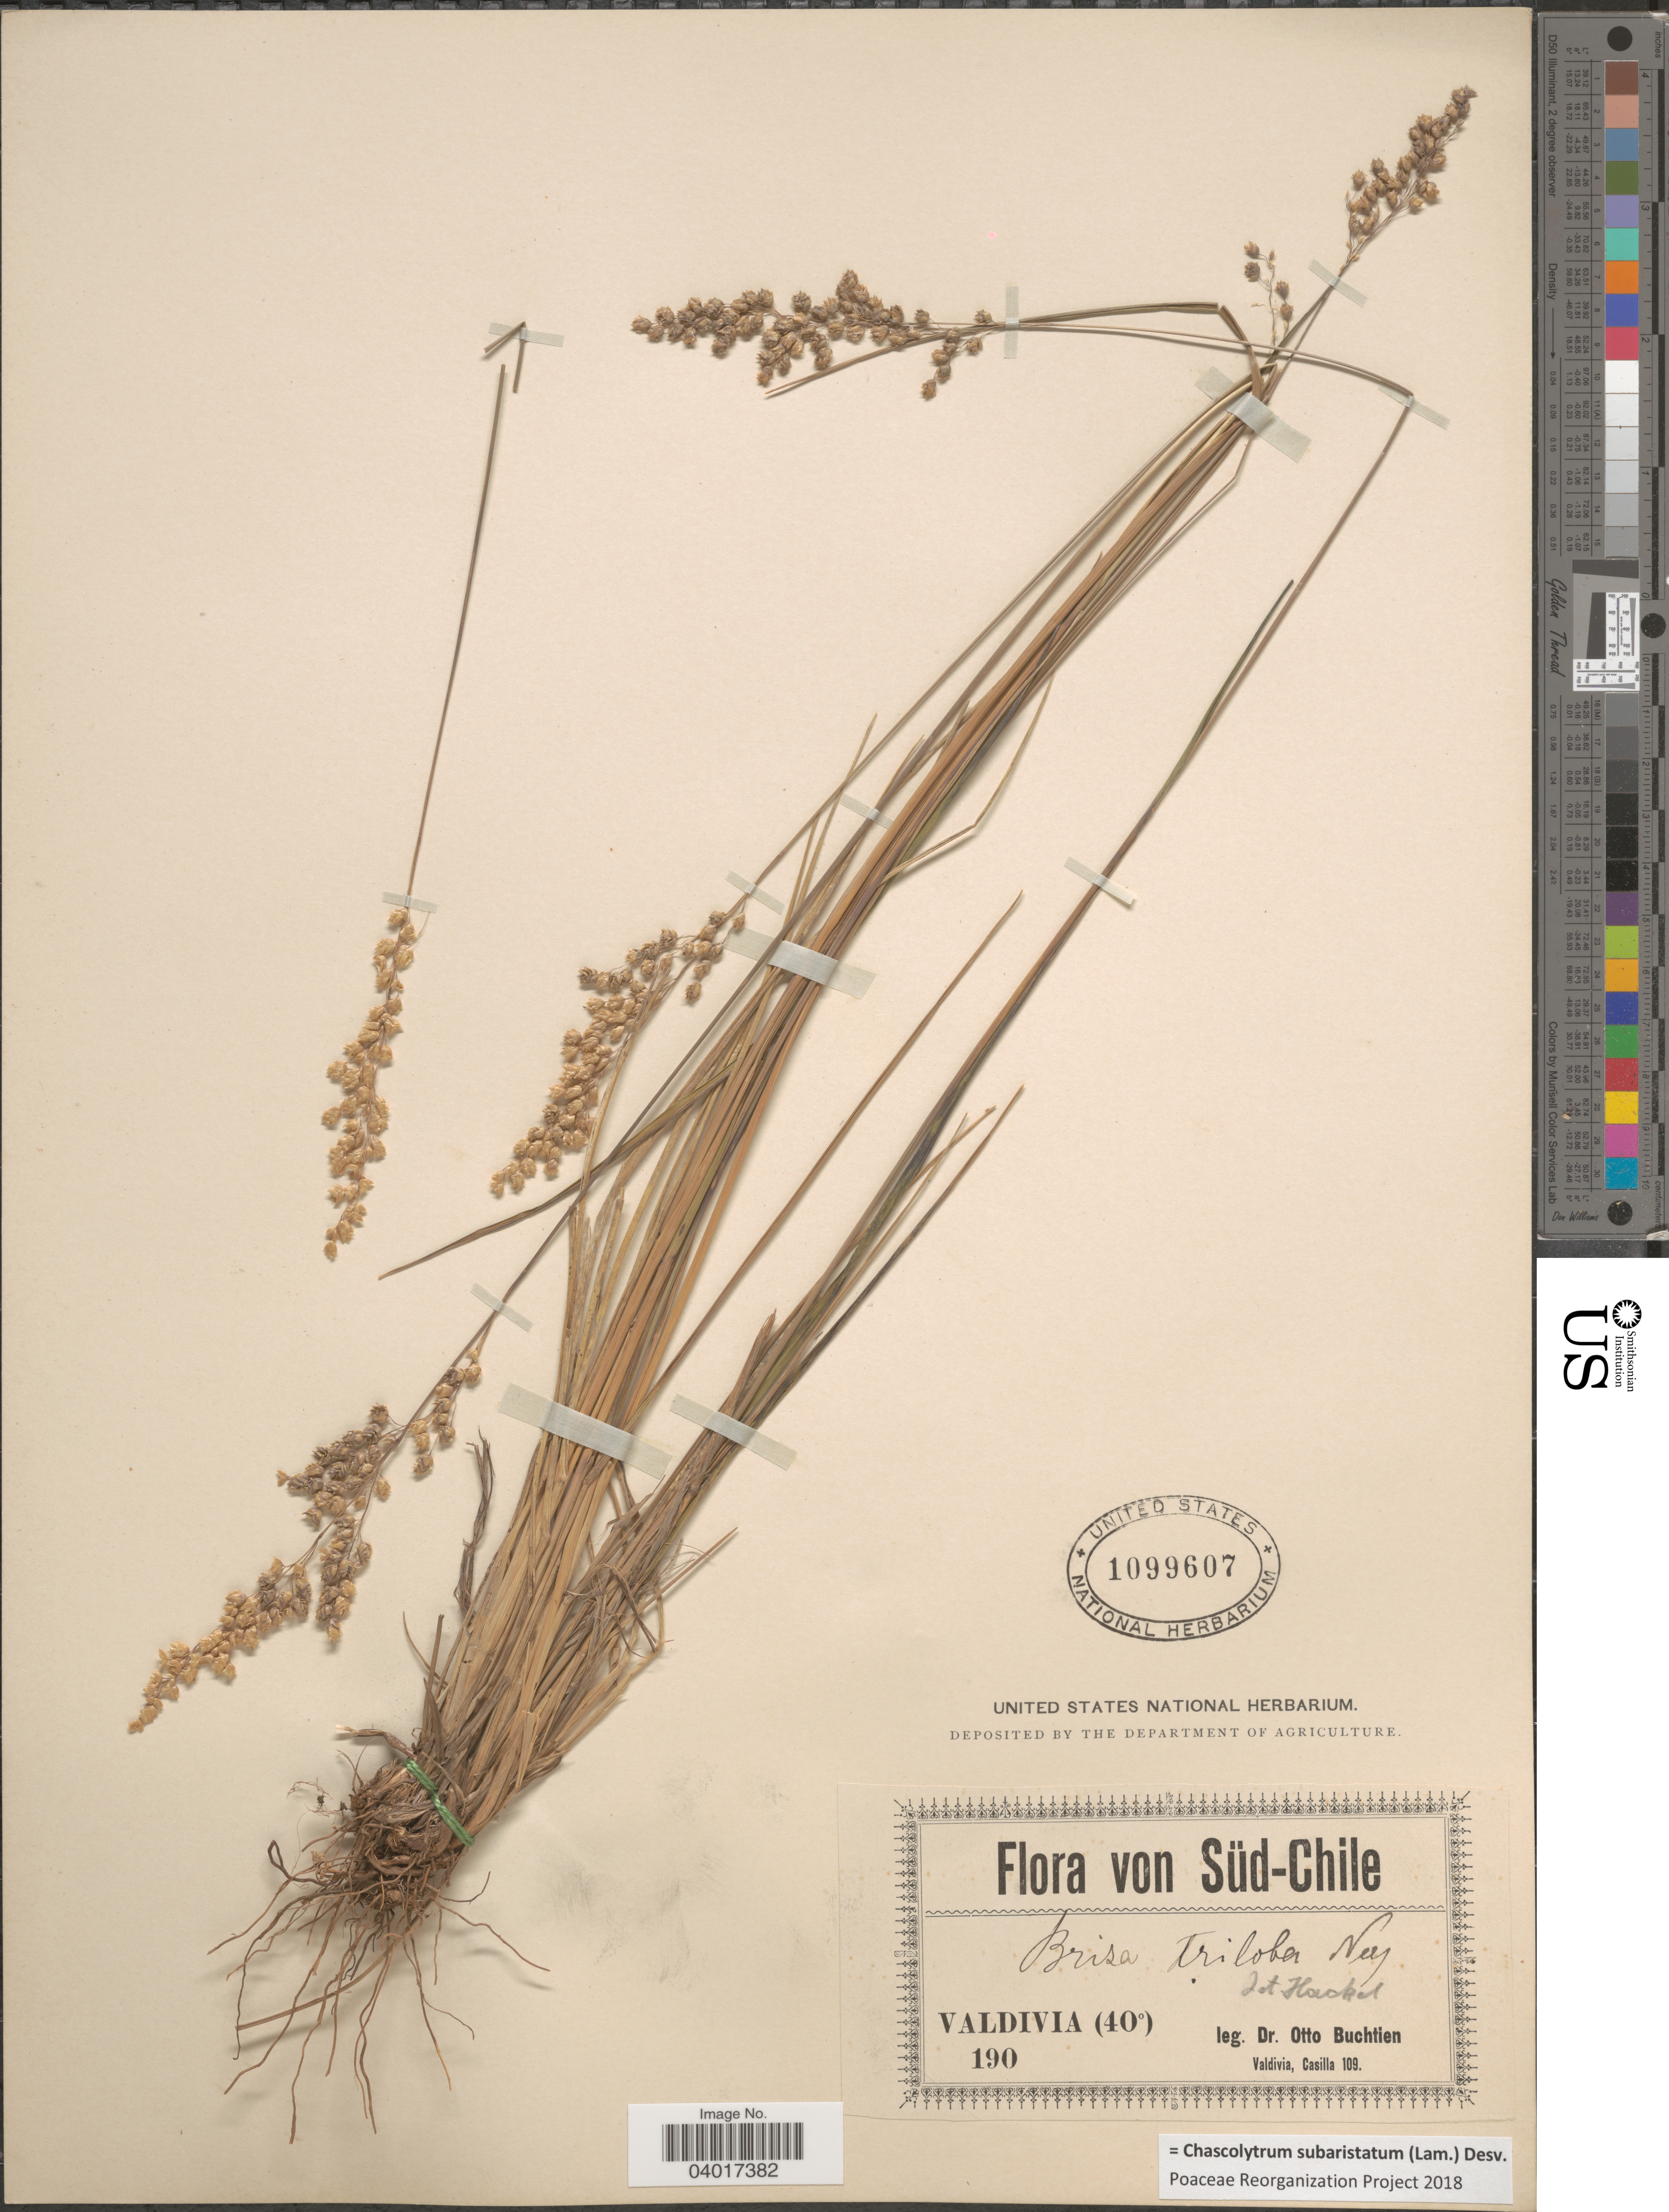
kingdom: Plantae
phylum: Tracheophyta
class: Liliopsida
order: Poales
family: Poaceae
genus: Chascolytrum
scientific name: Chascolytrum subaristatum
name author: (Lam.) Desv.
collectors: O. Buchtien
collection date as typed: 190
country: Chile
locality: Süd-Chile. Valdivia.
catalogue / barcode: US 1099607